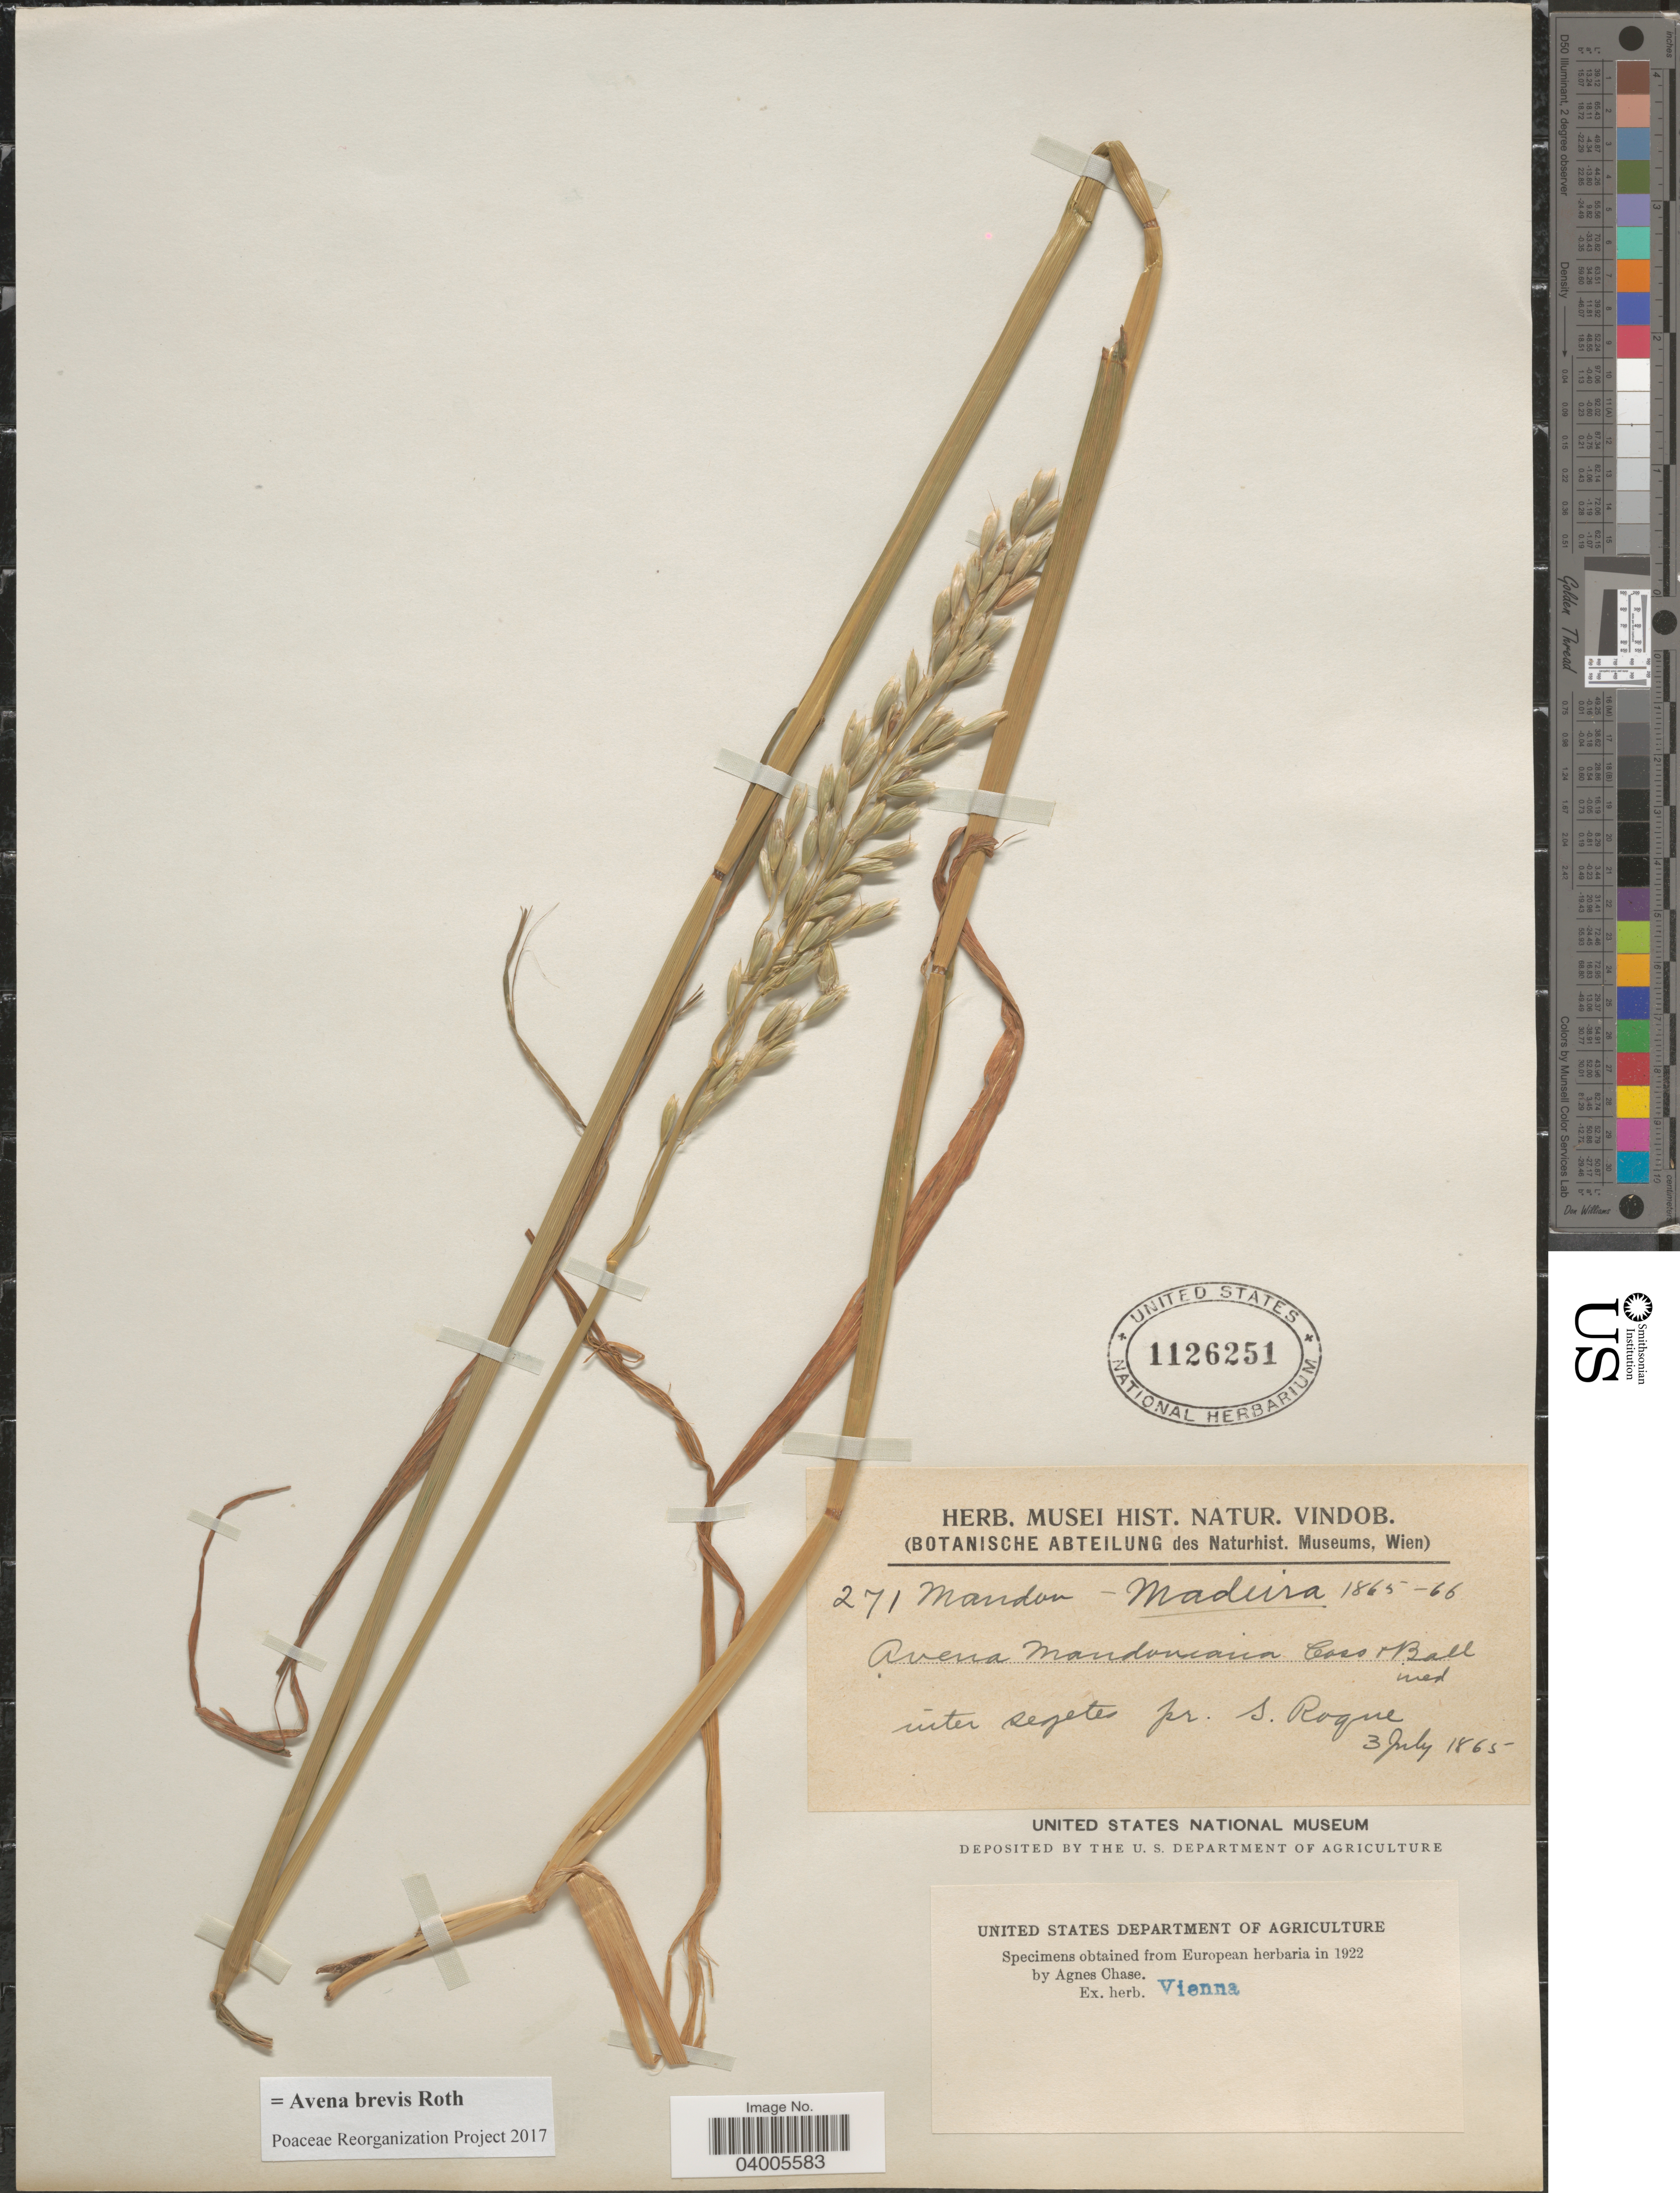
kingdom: Plantae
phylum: Tracheophyta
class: Liliopsida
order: Poales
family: Poaceae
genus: Avena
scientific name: Avena brevis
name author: Bréb.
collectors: Mandon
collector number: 271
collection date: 1865-07-03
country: Bolivia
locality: Inter segete pr. s. Roque. Madeira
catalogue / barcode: US 1126251